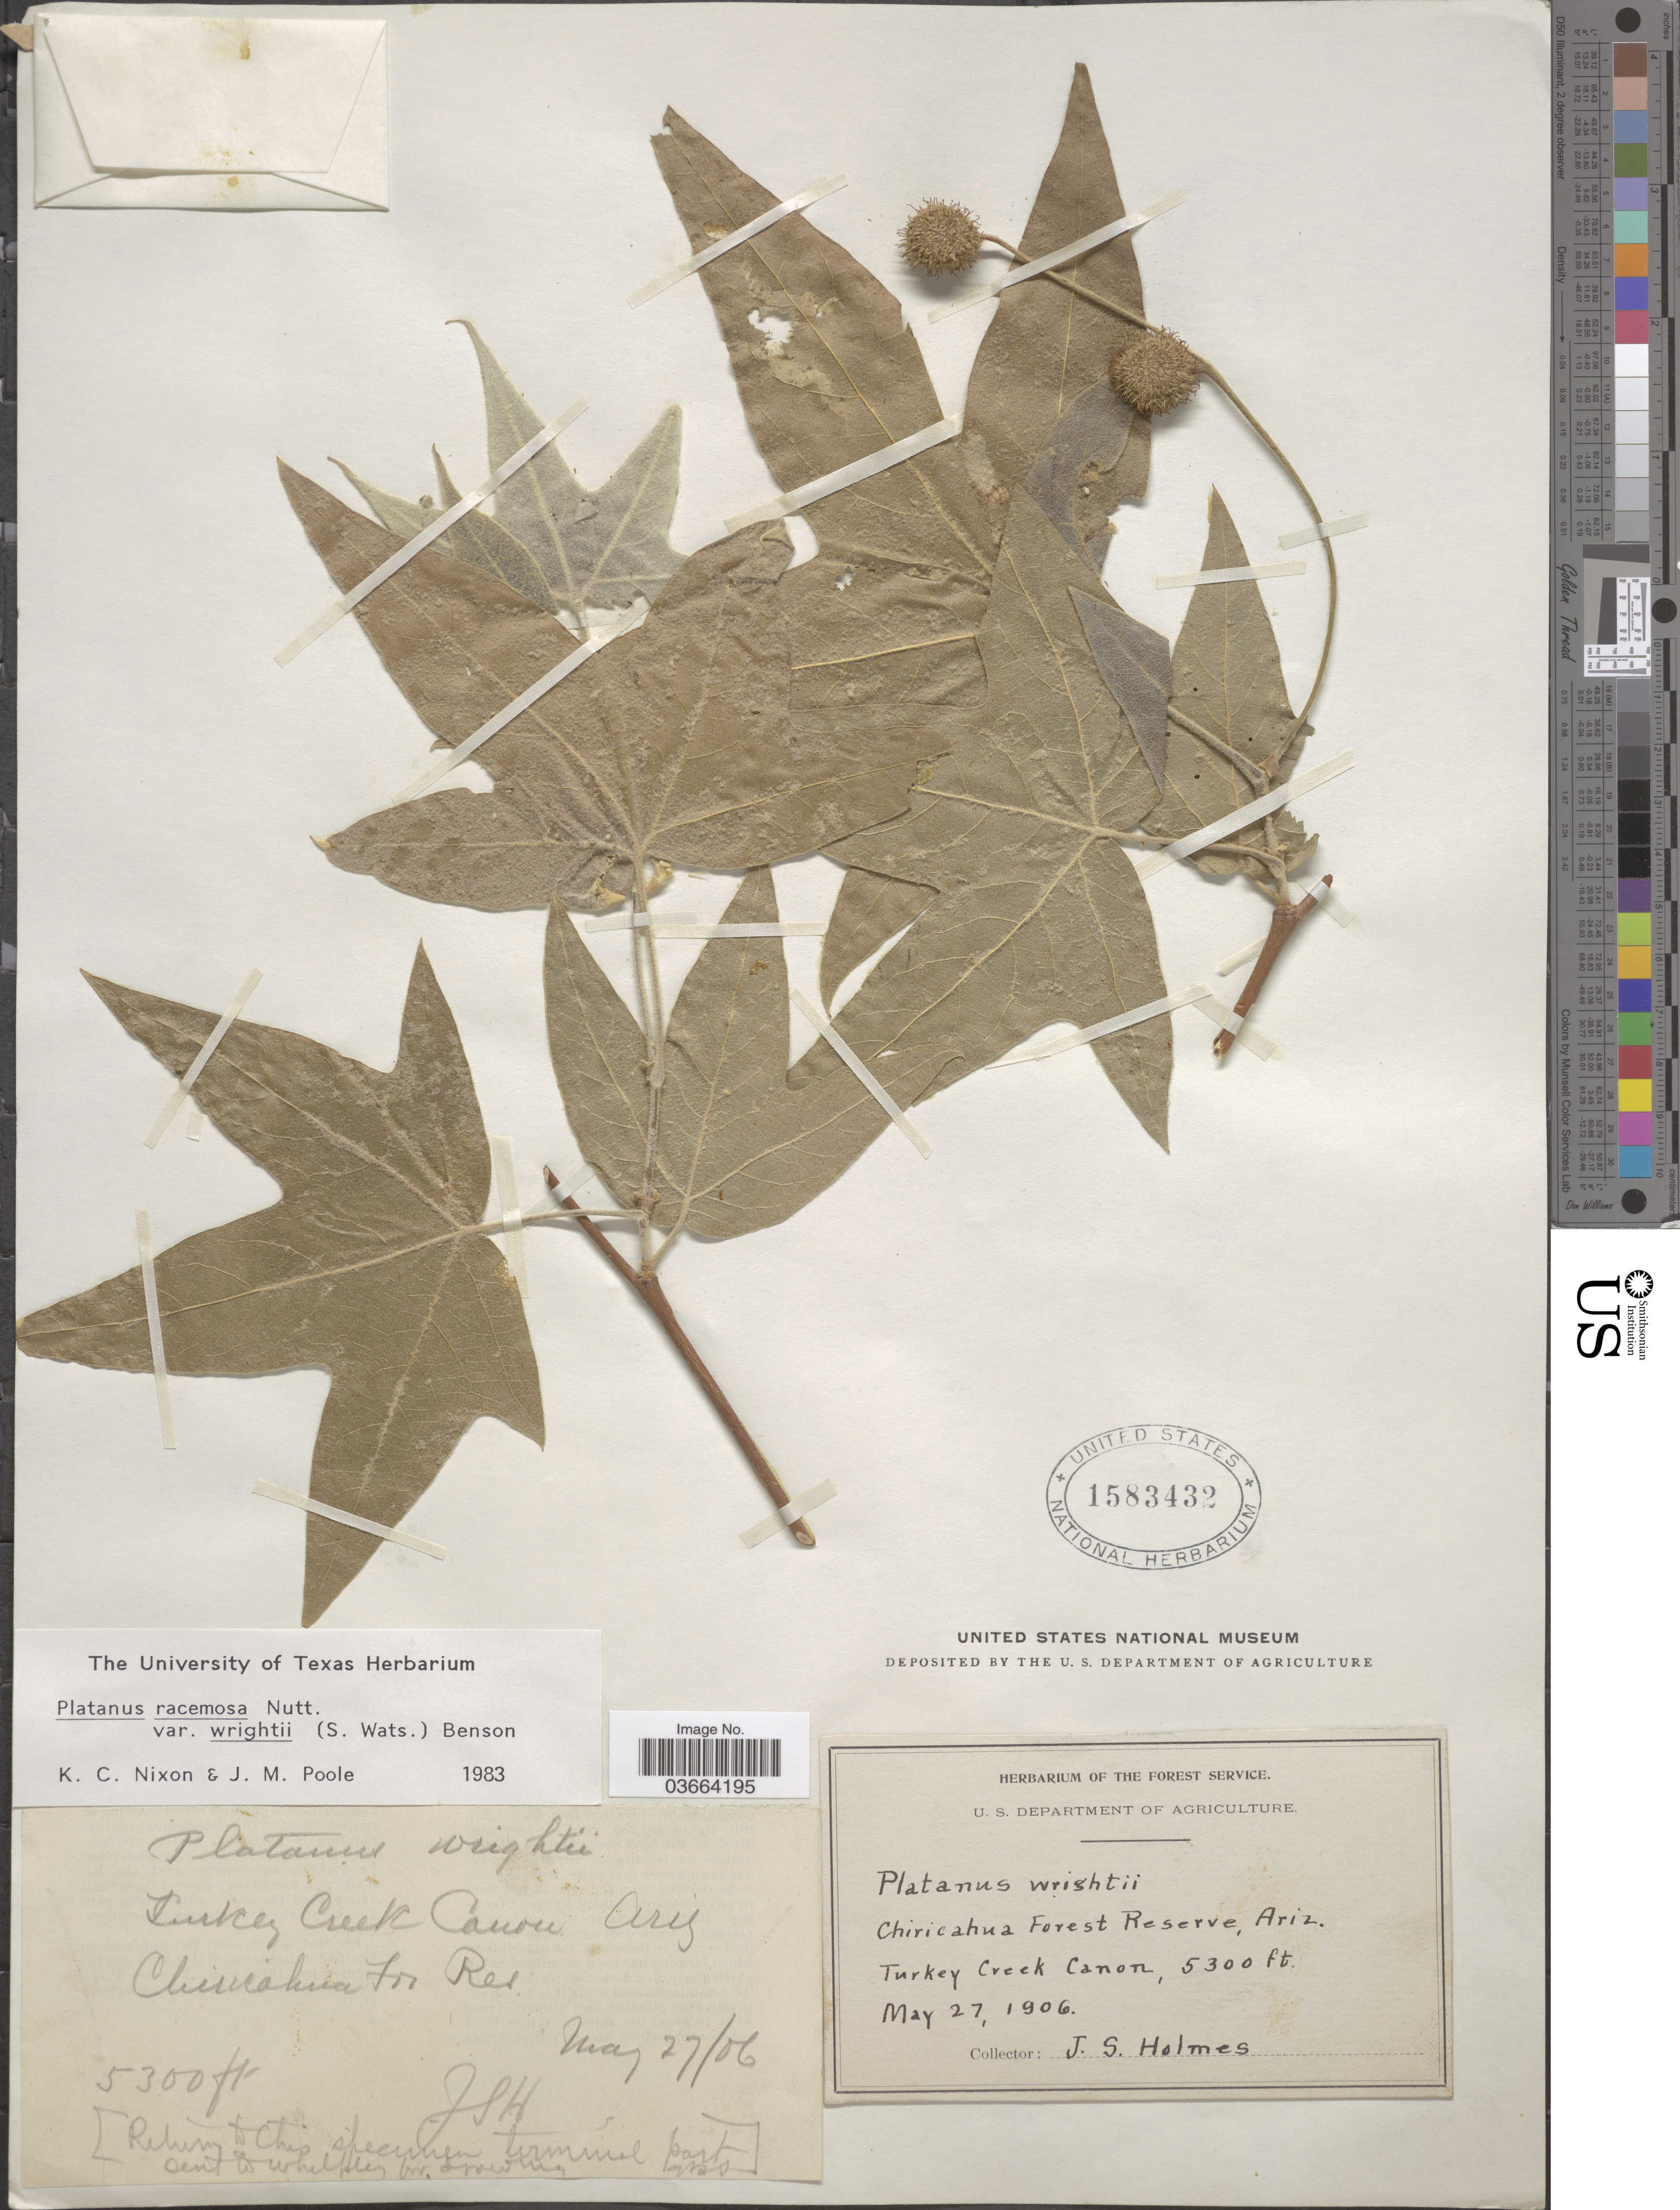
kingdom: Plantae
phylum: Tracheophyta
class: Magnoliopsida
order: Proteales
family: Platanaceae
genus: Platanus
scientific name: Platanus racemosa var. wrightii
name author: (S. Watson) L.D. Benson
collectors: J. Holmes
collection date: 1906-05-27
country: United States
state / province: Arizona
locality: Chiricahua Forest Reserve. Turkey Creek Canon.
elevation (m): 1615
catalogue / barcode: US 1583432